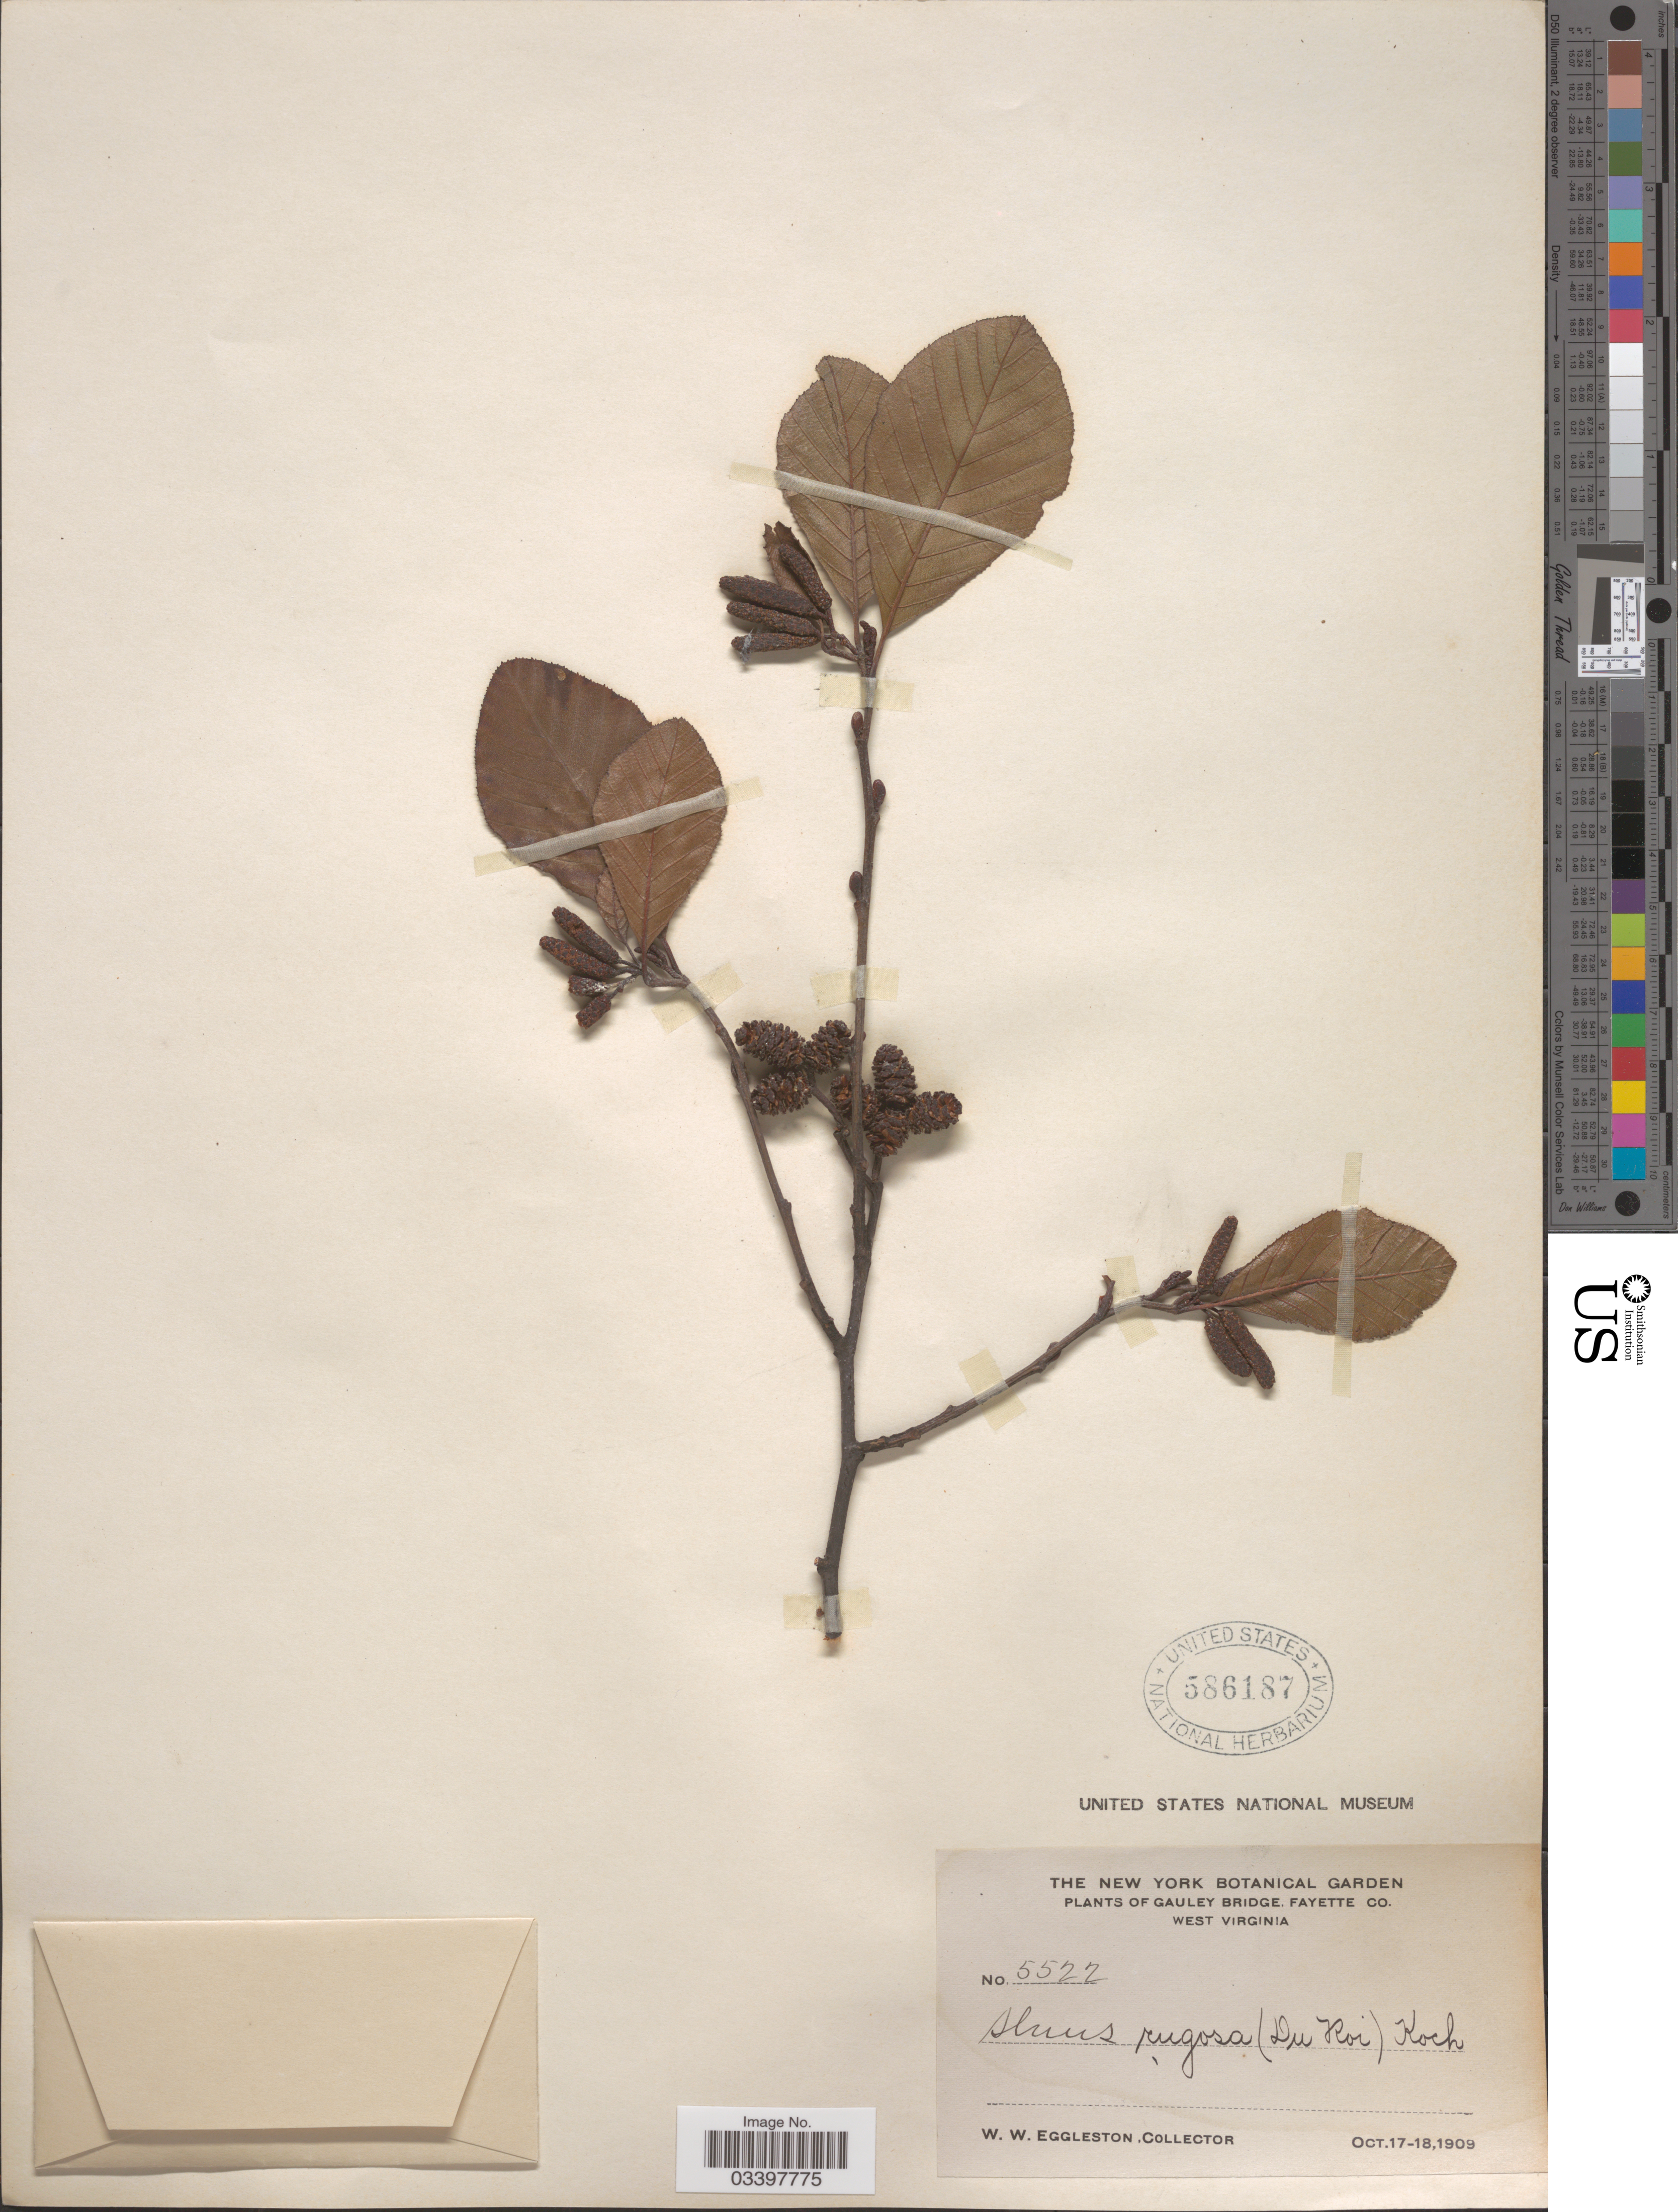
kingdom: Plantae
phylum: Tracheophyta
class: Magnoliopsida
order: Fagales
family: Betulaceae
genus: Alnus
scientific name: Alnus incana subsp. rugosa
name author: (Du Roi) R.T. Clausen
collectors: W. W. Eggleston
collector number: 5522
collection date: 1909-10-17/1909-10-18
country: United States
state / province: West Virginia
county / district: Fayette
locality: Gauley Bridge, Fayette Co.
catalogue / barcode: US 586187